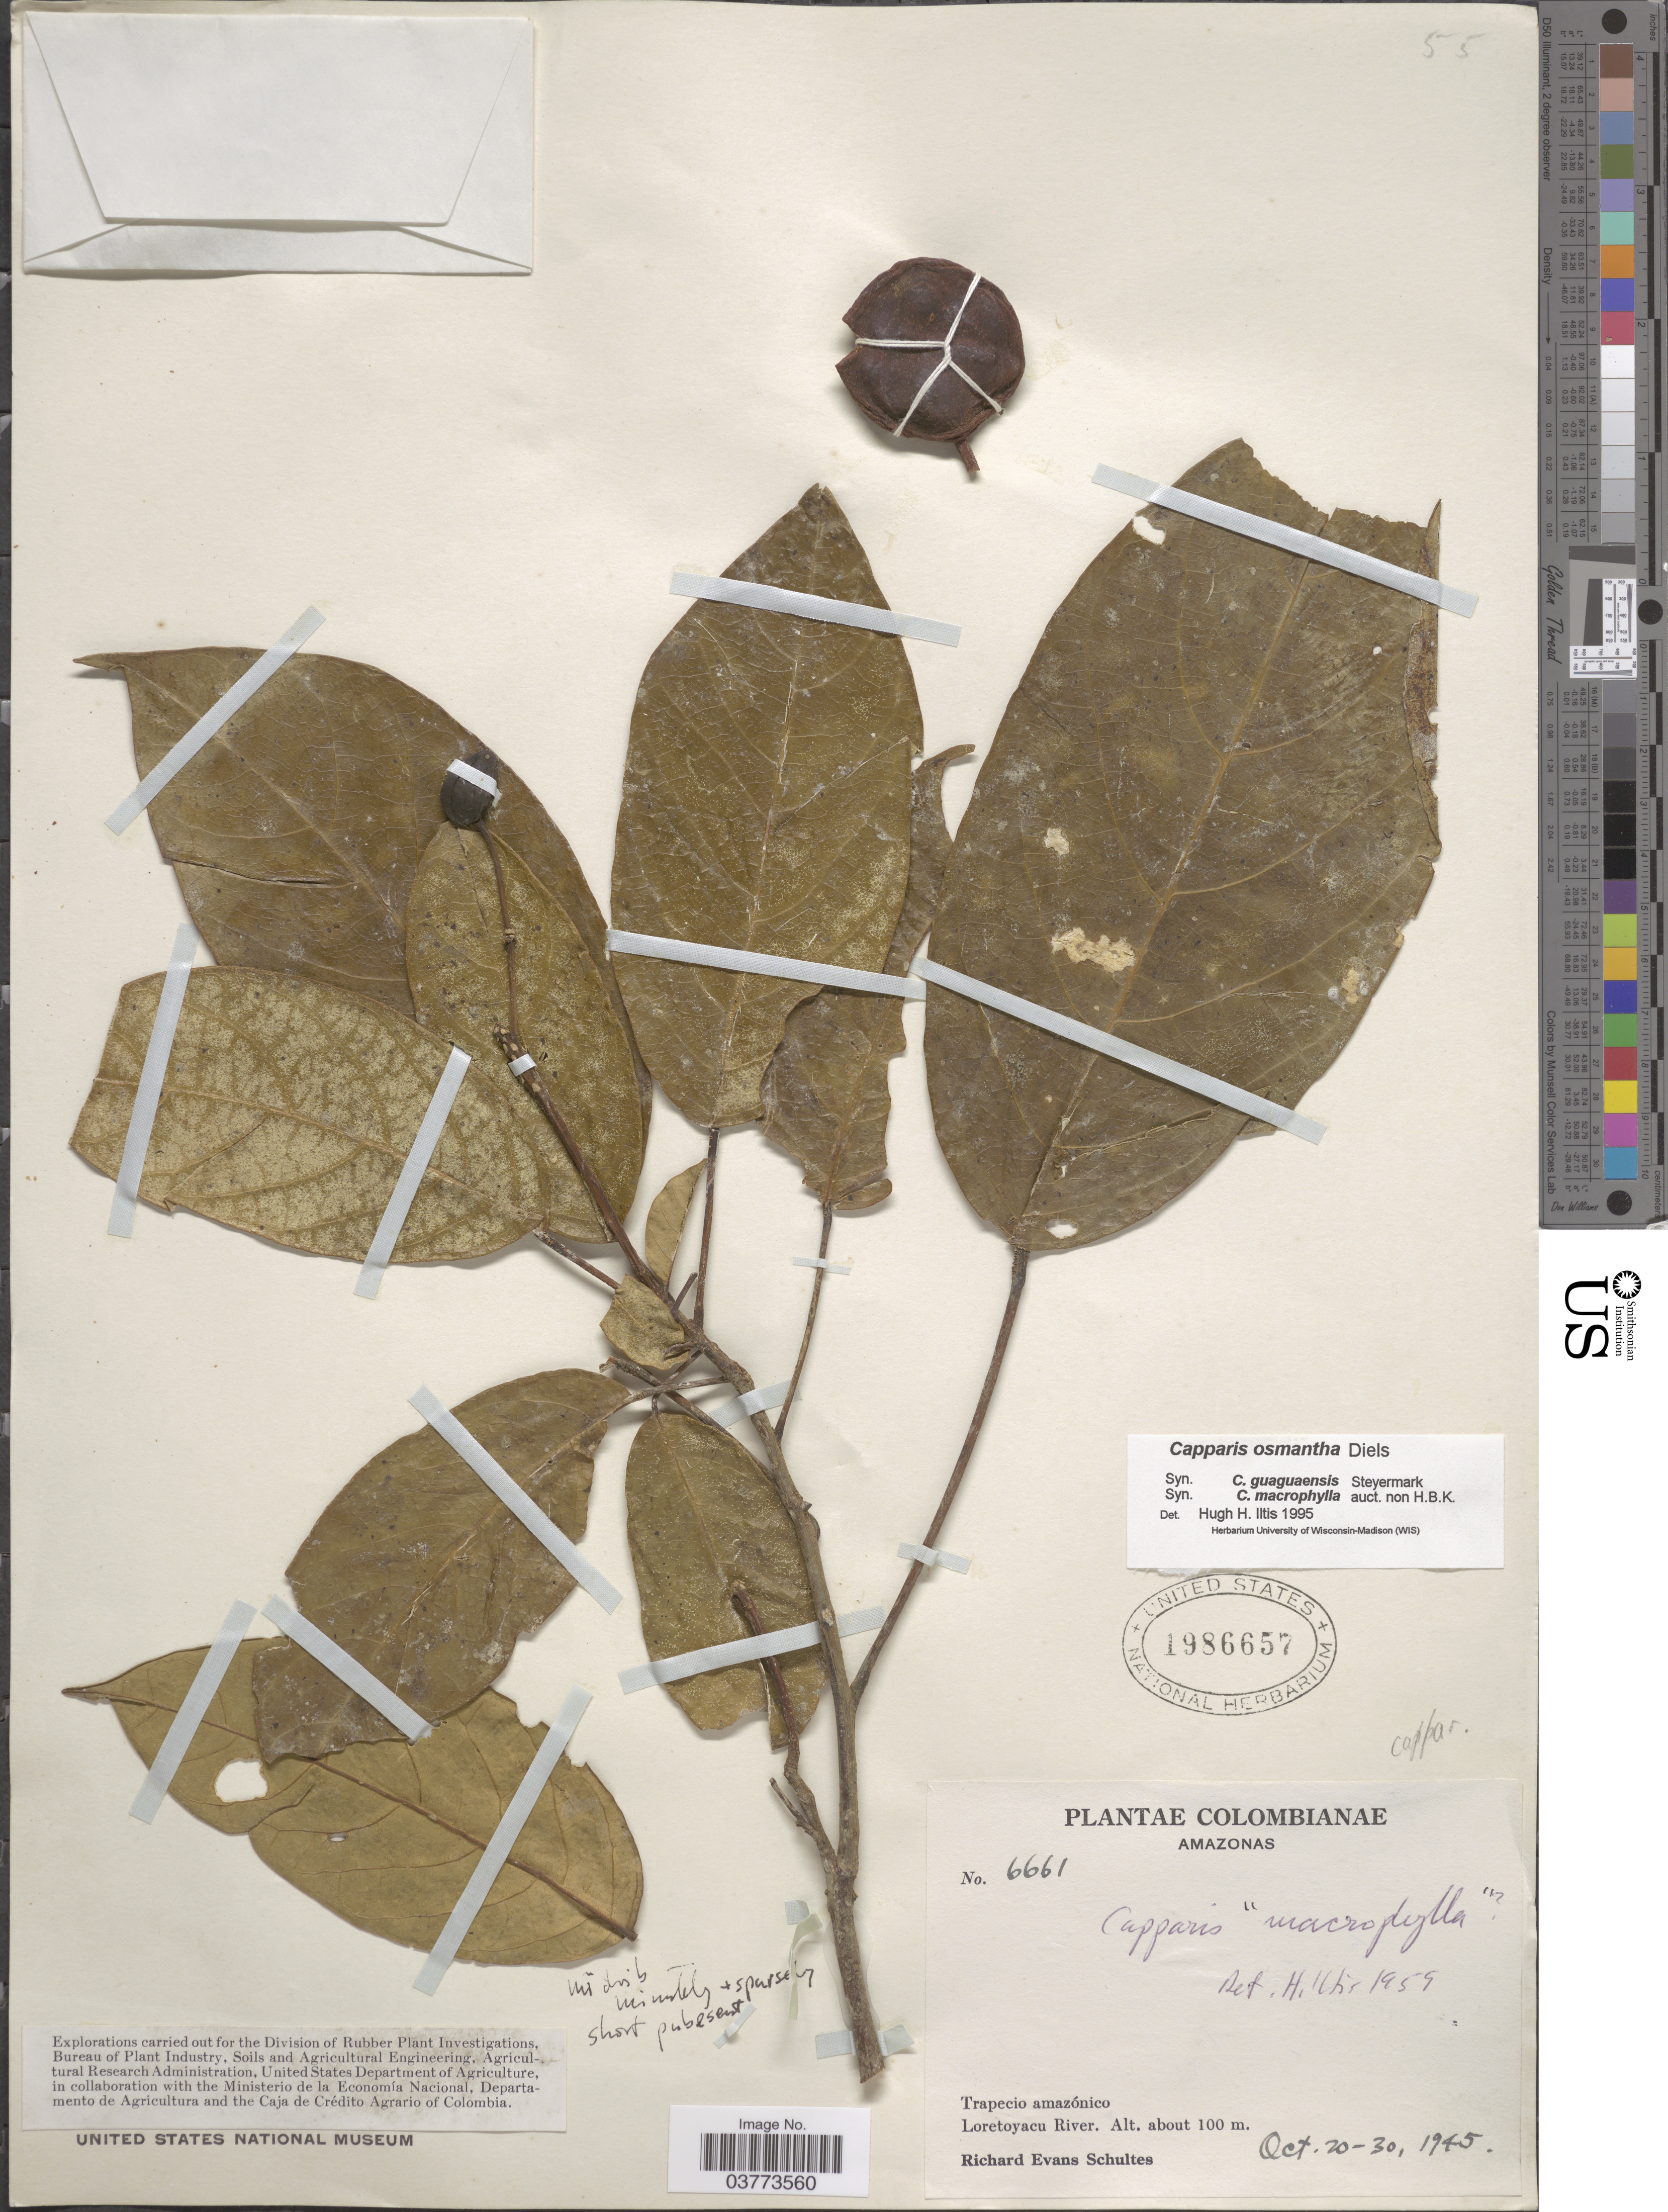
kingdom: Plantae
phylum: Tracheophyta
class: Magnoliopsida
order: Brassicales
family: Capparaceae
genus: Capparidastrum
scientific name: Capparidastrum osmanthum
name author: (Diels) Cornejo & Iltis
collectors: R. E. Schultes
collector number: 6661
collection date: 1945-10-20/1945-10-30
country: Colombia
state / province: Amazônas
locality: Trapecio amazónico. Loretoyacu River.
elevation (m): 100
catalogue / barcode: US 1986657